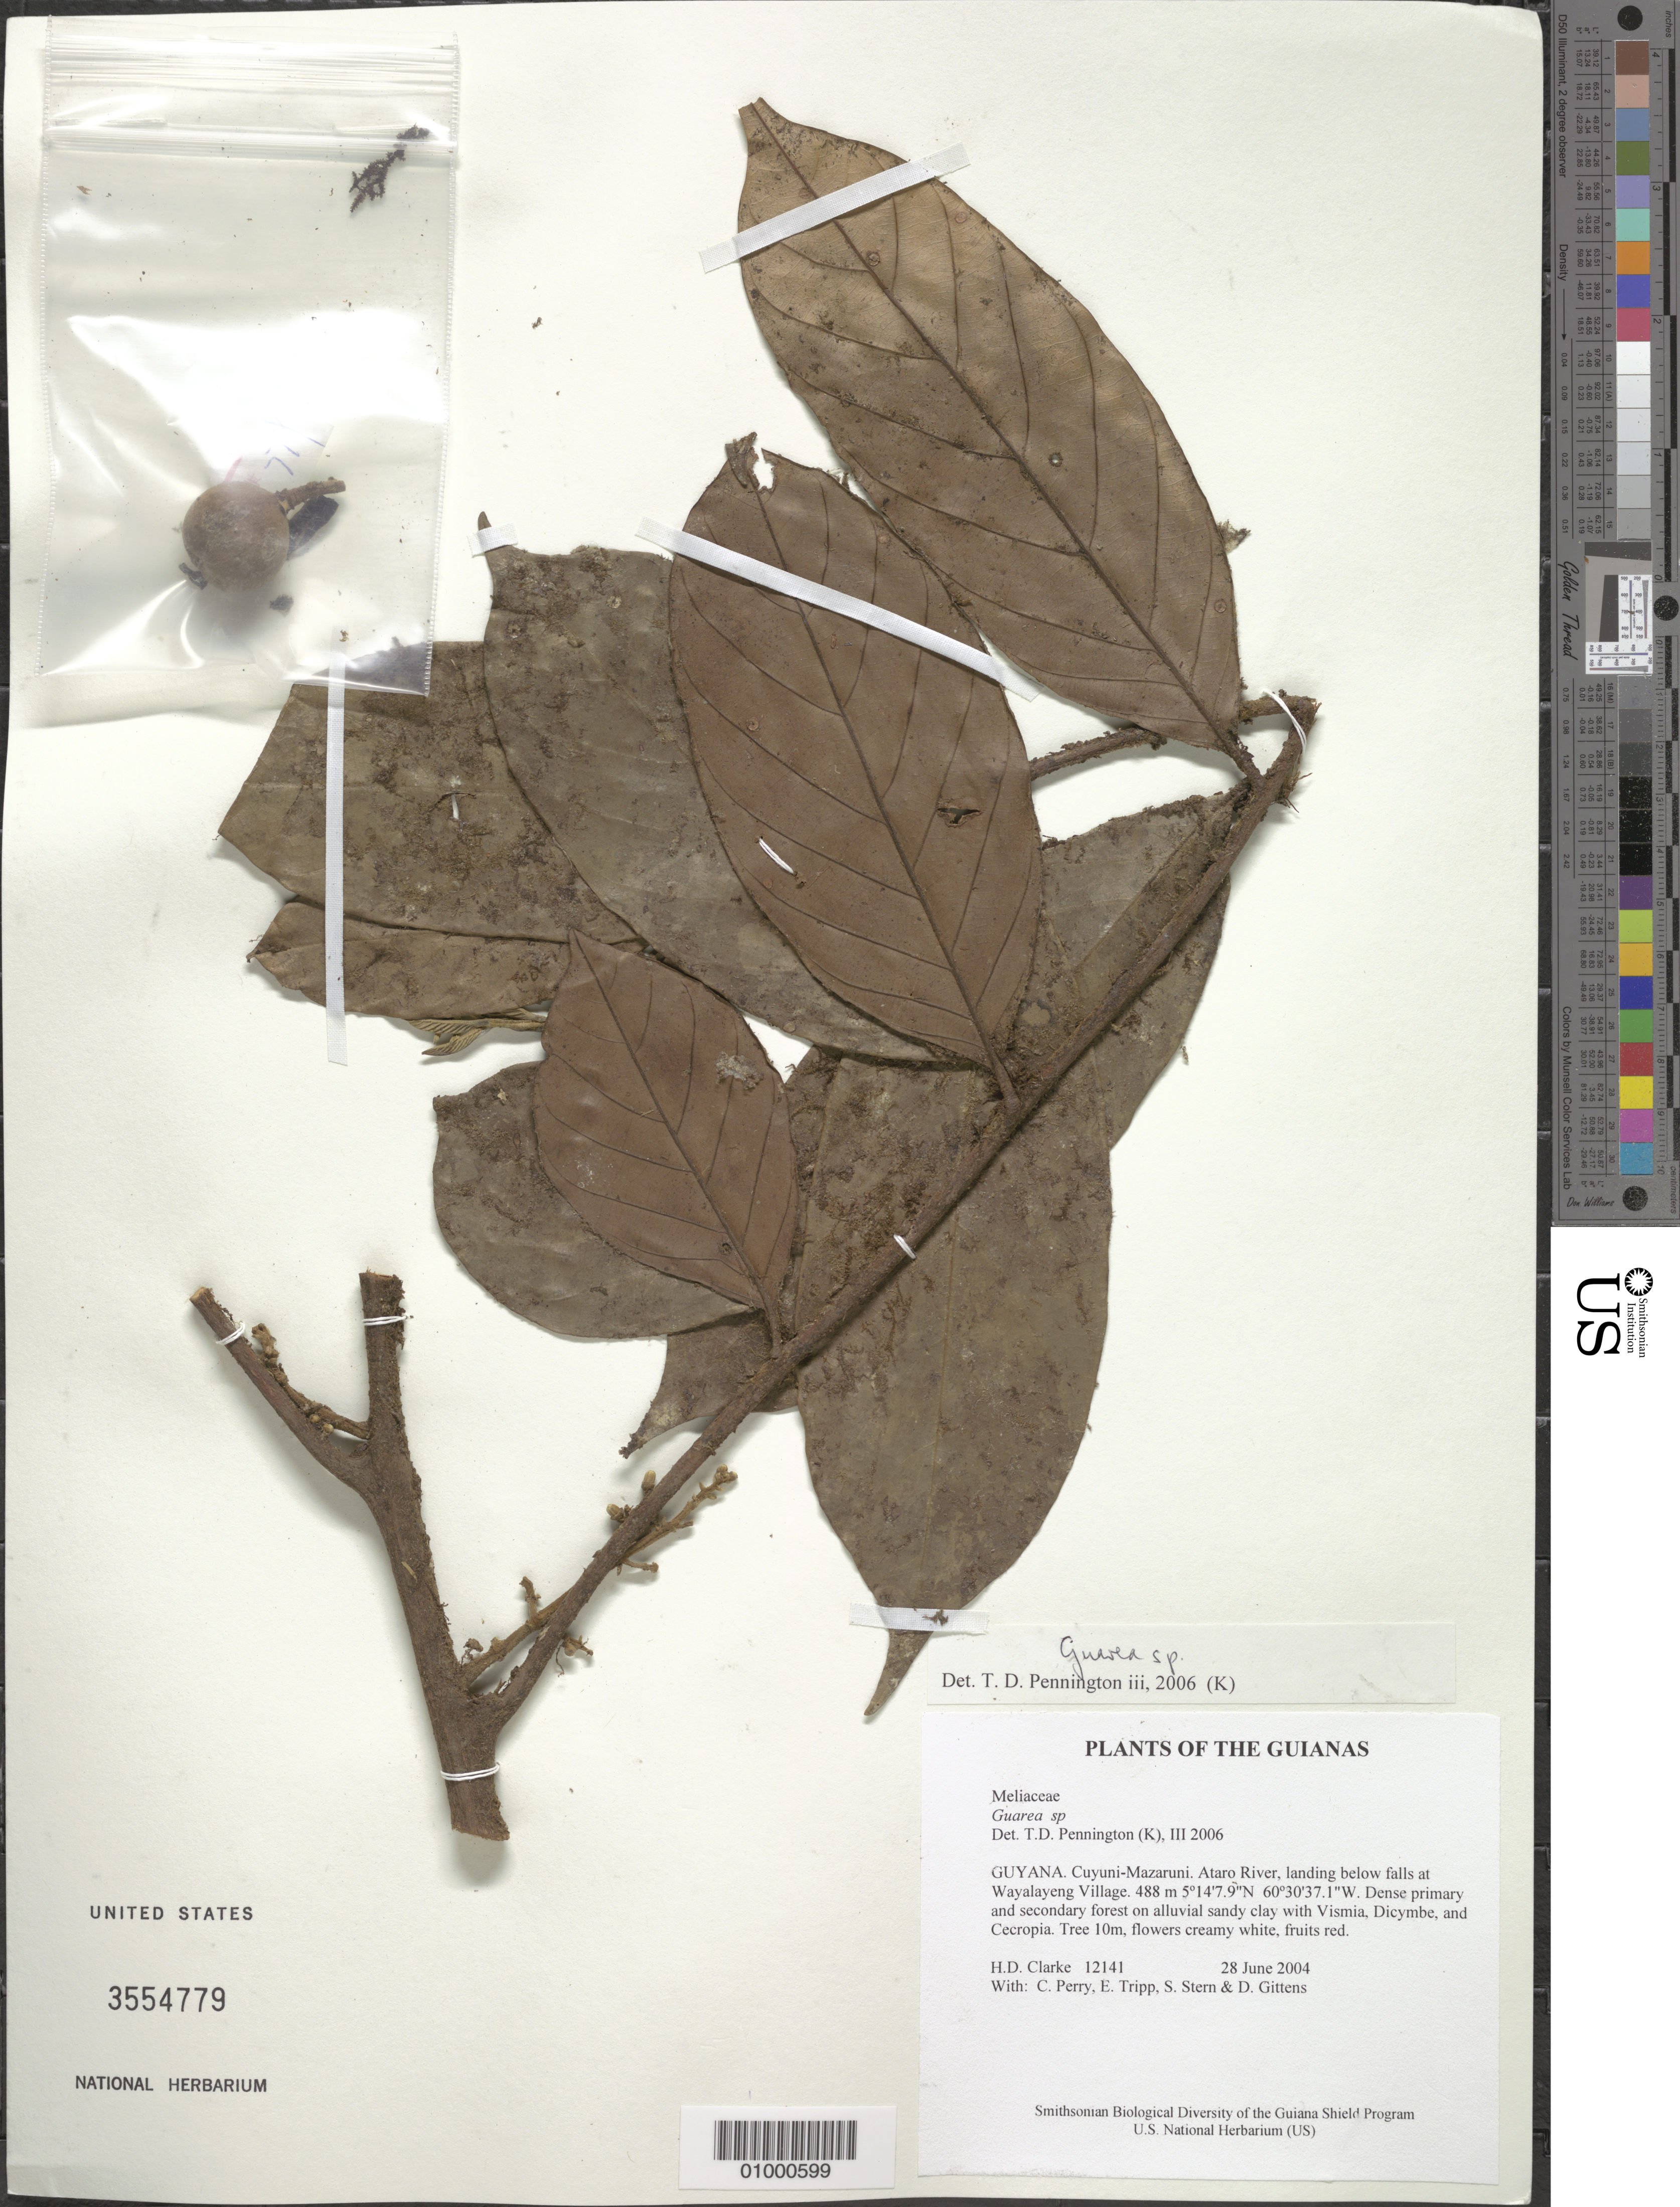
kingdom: Plantae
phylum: Tracheophyta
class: Magnoliopsida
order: Sapindales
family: Meliaceae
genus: Guarea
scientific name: Guarea sp.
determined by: Pennington, T. D., (K)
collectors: H. D. Clarke, C. Perry, E. Tripp, S. R. Stern & D. Gittens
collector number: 12141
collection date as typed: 28 June 2004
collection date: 2004-06-28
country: Guyana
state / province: Cuyuni-Mazaruni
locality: Ataro River, landing below falls at Wayalayeng Village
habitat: Dense primary and secondary forest on alluvial sandy clay with Vismia, Dicymbe, and Cecropia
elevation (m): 488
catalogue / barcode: US 3554779